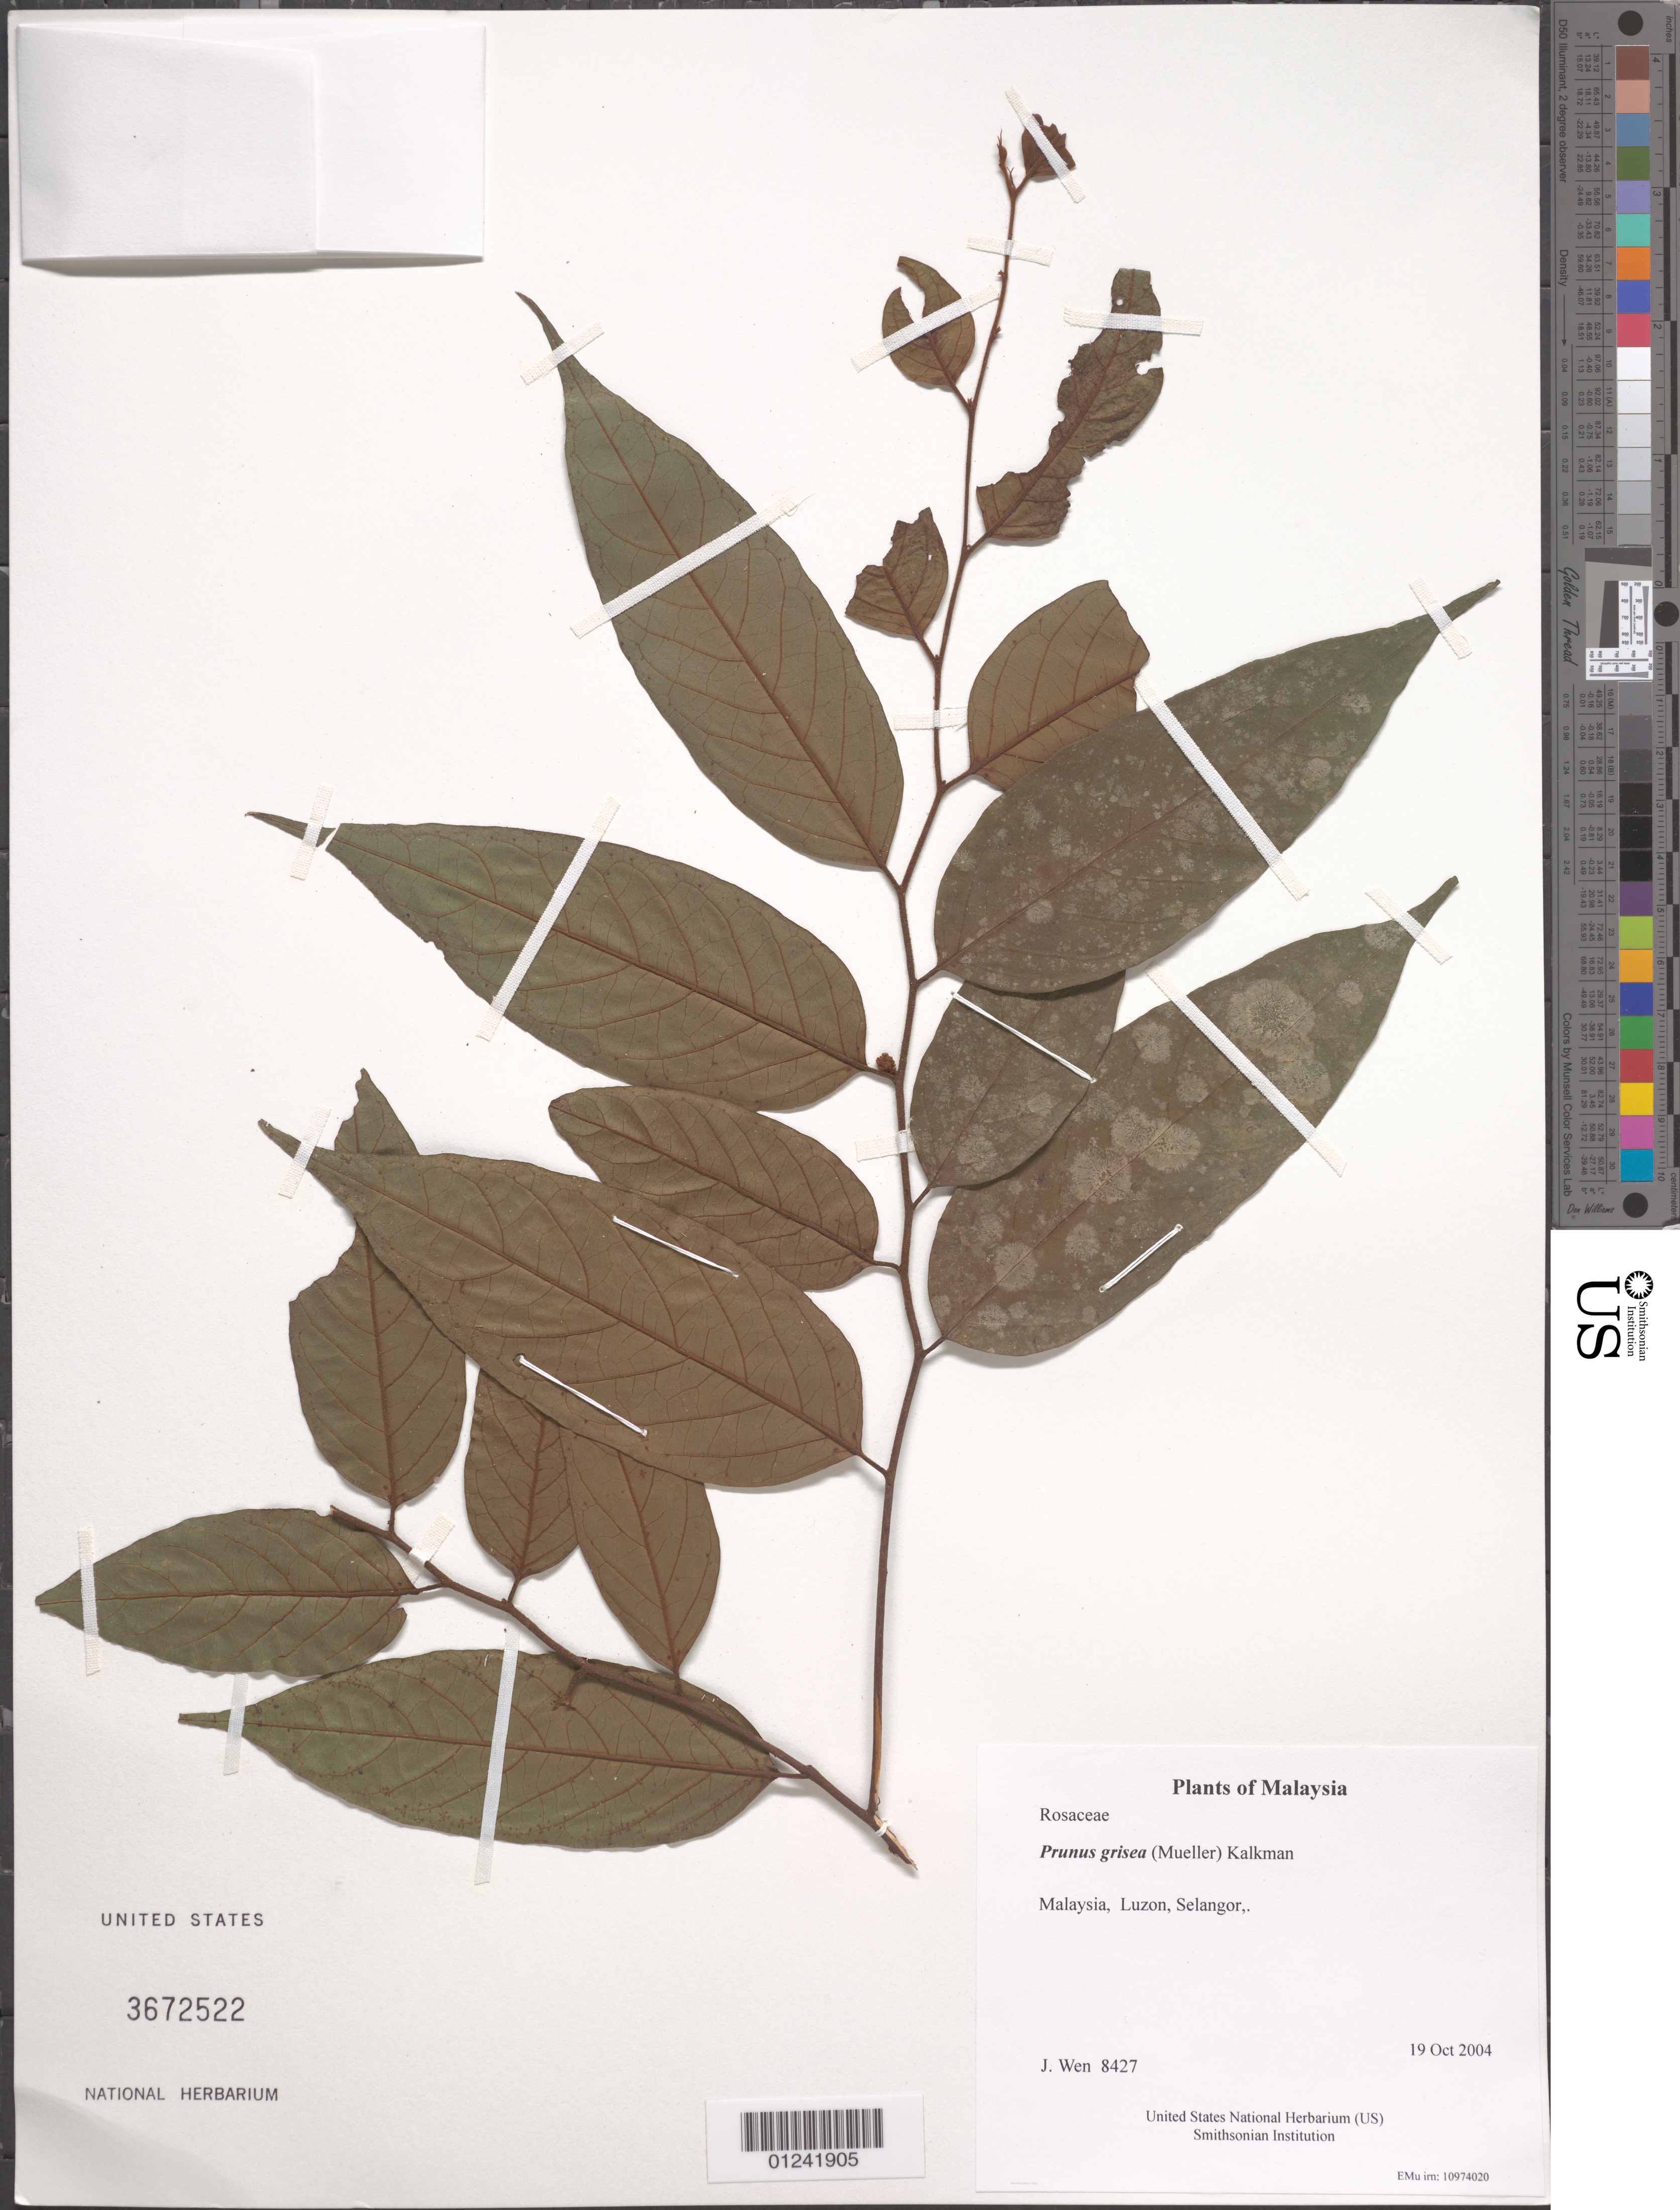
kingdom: Plantae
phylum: Tracheophyta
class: Magnoliopsida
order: Rosales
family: Rosaceae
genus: Prunus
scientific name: Prunus grisea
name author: (Blume ex K. Müller) Kalkman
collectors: J. Wen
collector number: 8427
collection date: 2004-10-19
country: Malaysia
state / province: Selangor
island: Luzon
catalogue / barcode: US 3672522